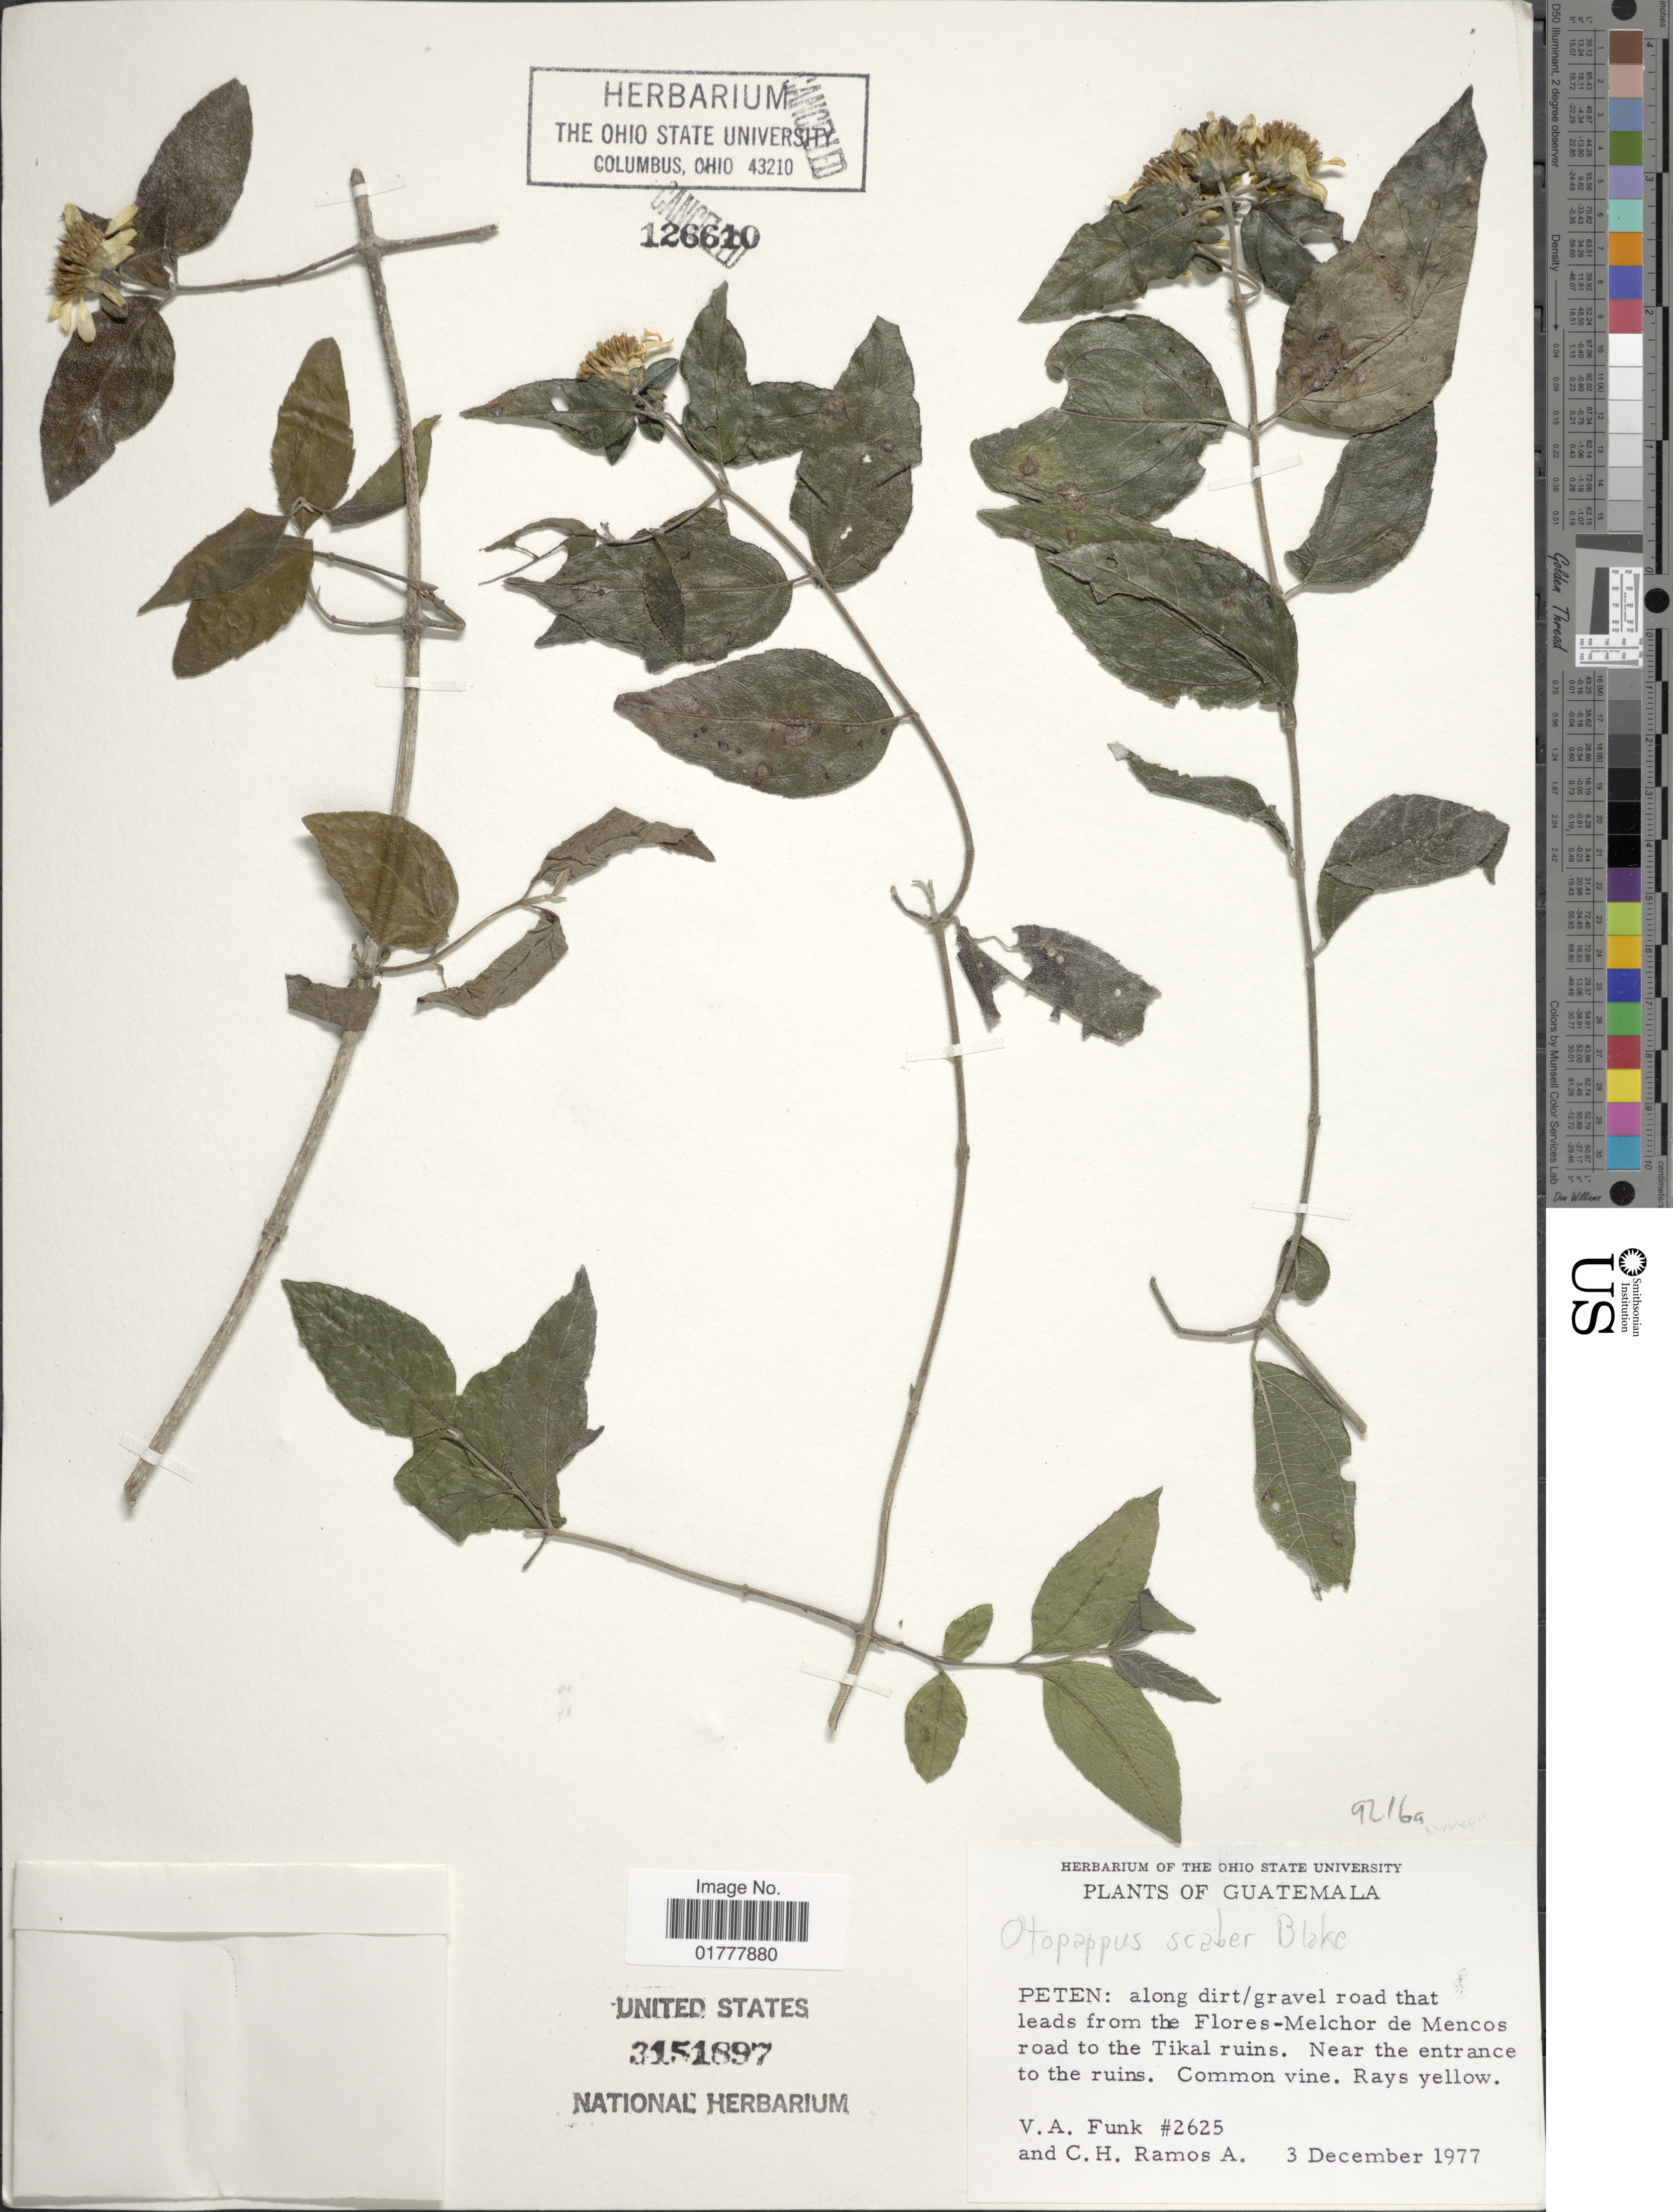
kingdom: Plantae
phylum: Tracheophyta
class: Magnoliopsida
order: Asterales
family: Asteraceae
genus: Otopappus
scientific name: Otopappus scaber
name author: S.F. Blake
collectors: V. Funk & C. H. Ramos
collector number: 2625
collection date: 1977-12-03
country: Guatemala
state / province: El Petén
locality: Peten: along dirt/gravel road that leads from the Flores-Melchor de Mencos road to the Tikal ruins, Near the entrance to the ruins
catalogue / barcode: US 3151897